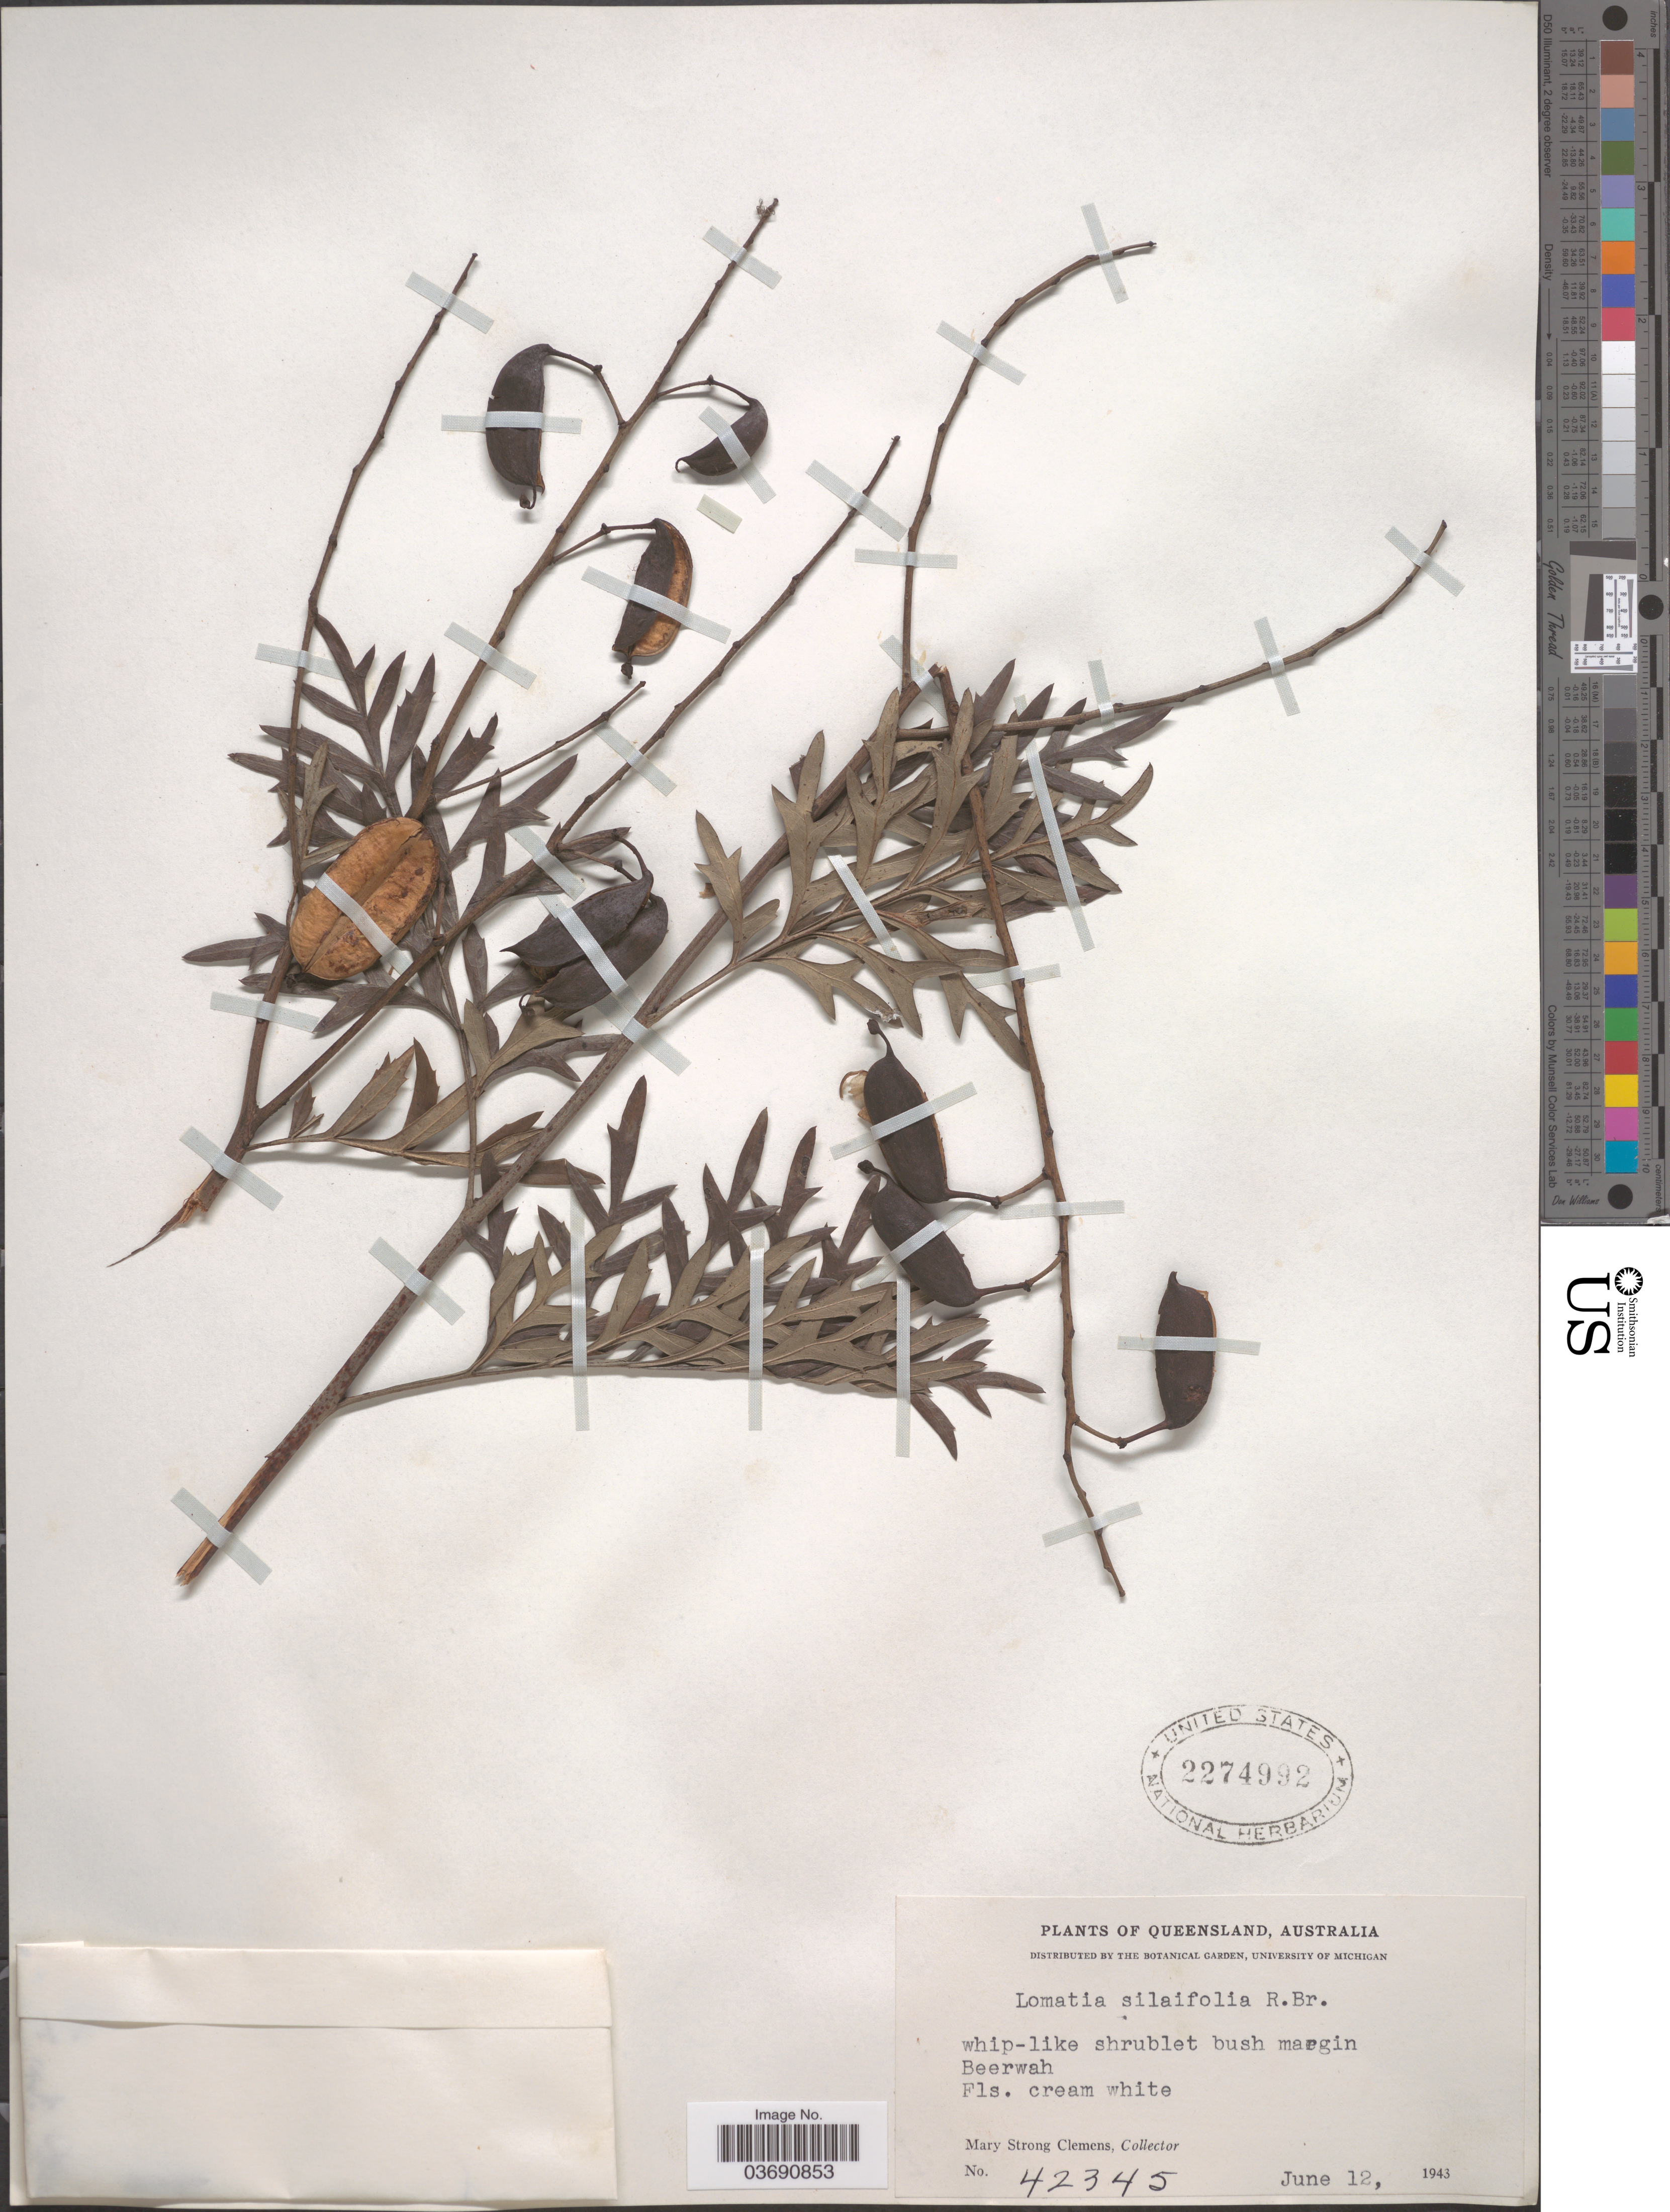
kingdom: Plantae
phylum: Tracheophyta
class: Magnoliopsida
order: Proteales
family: Proteaceae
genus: Lomatia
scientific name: Lomatia silaifolia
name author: (Sm.) R. Br.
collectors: M. S. Clemens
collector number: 42345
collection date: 1943-06-12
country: Australia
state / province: Queensland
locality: Beerwah [unsure placement].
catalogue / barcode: US 2274992